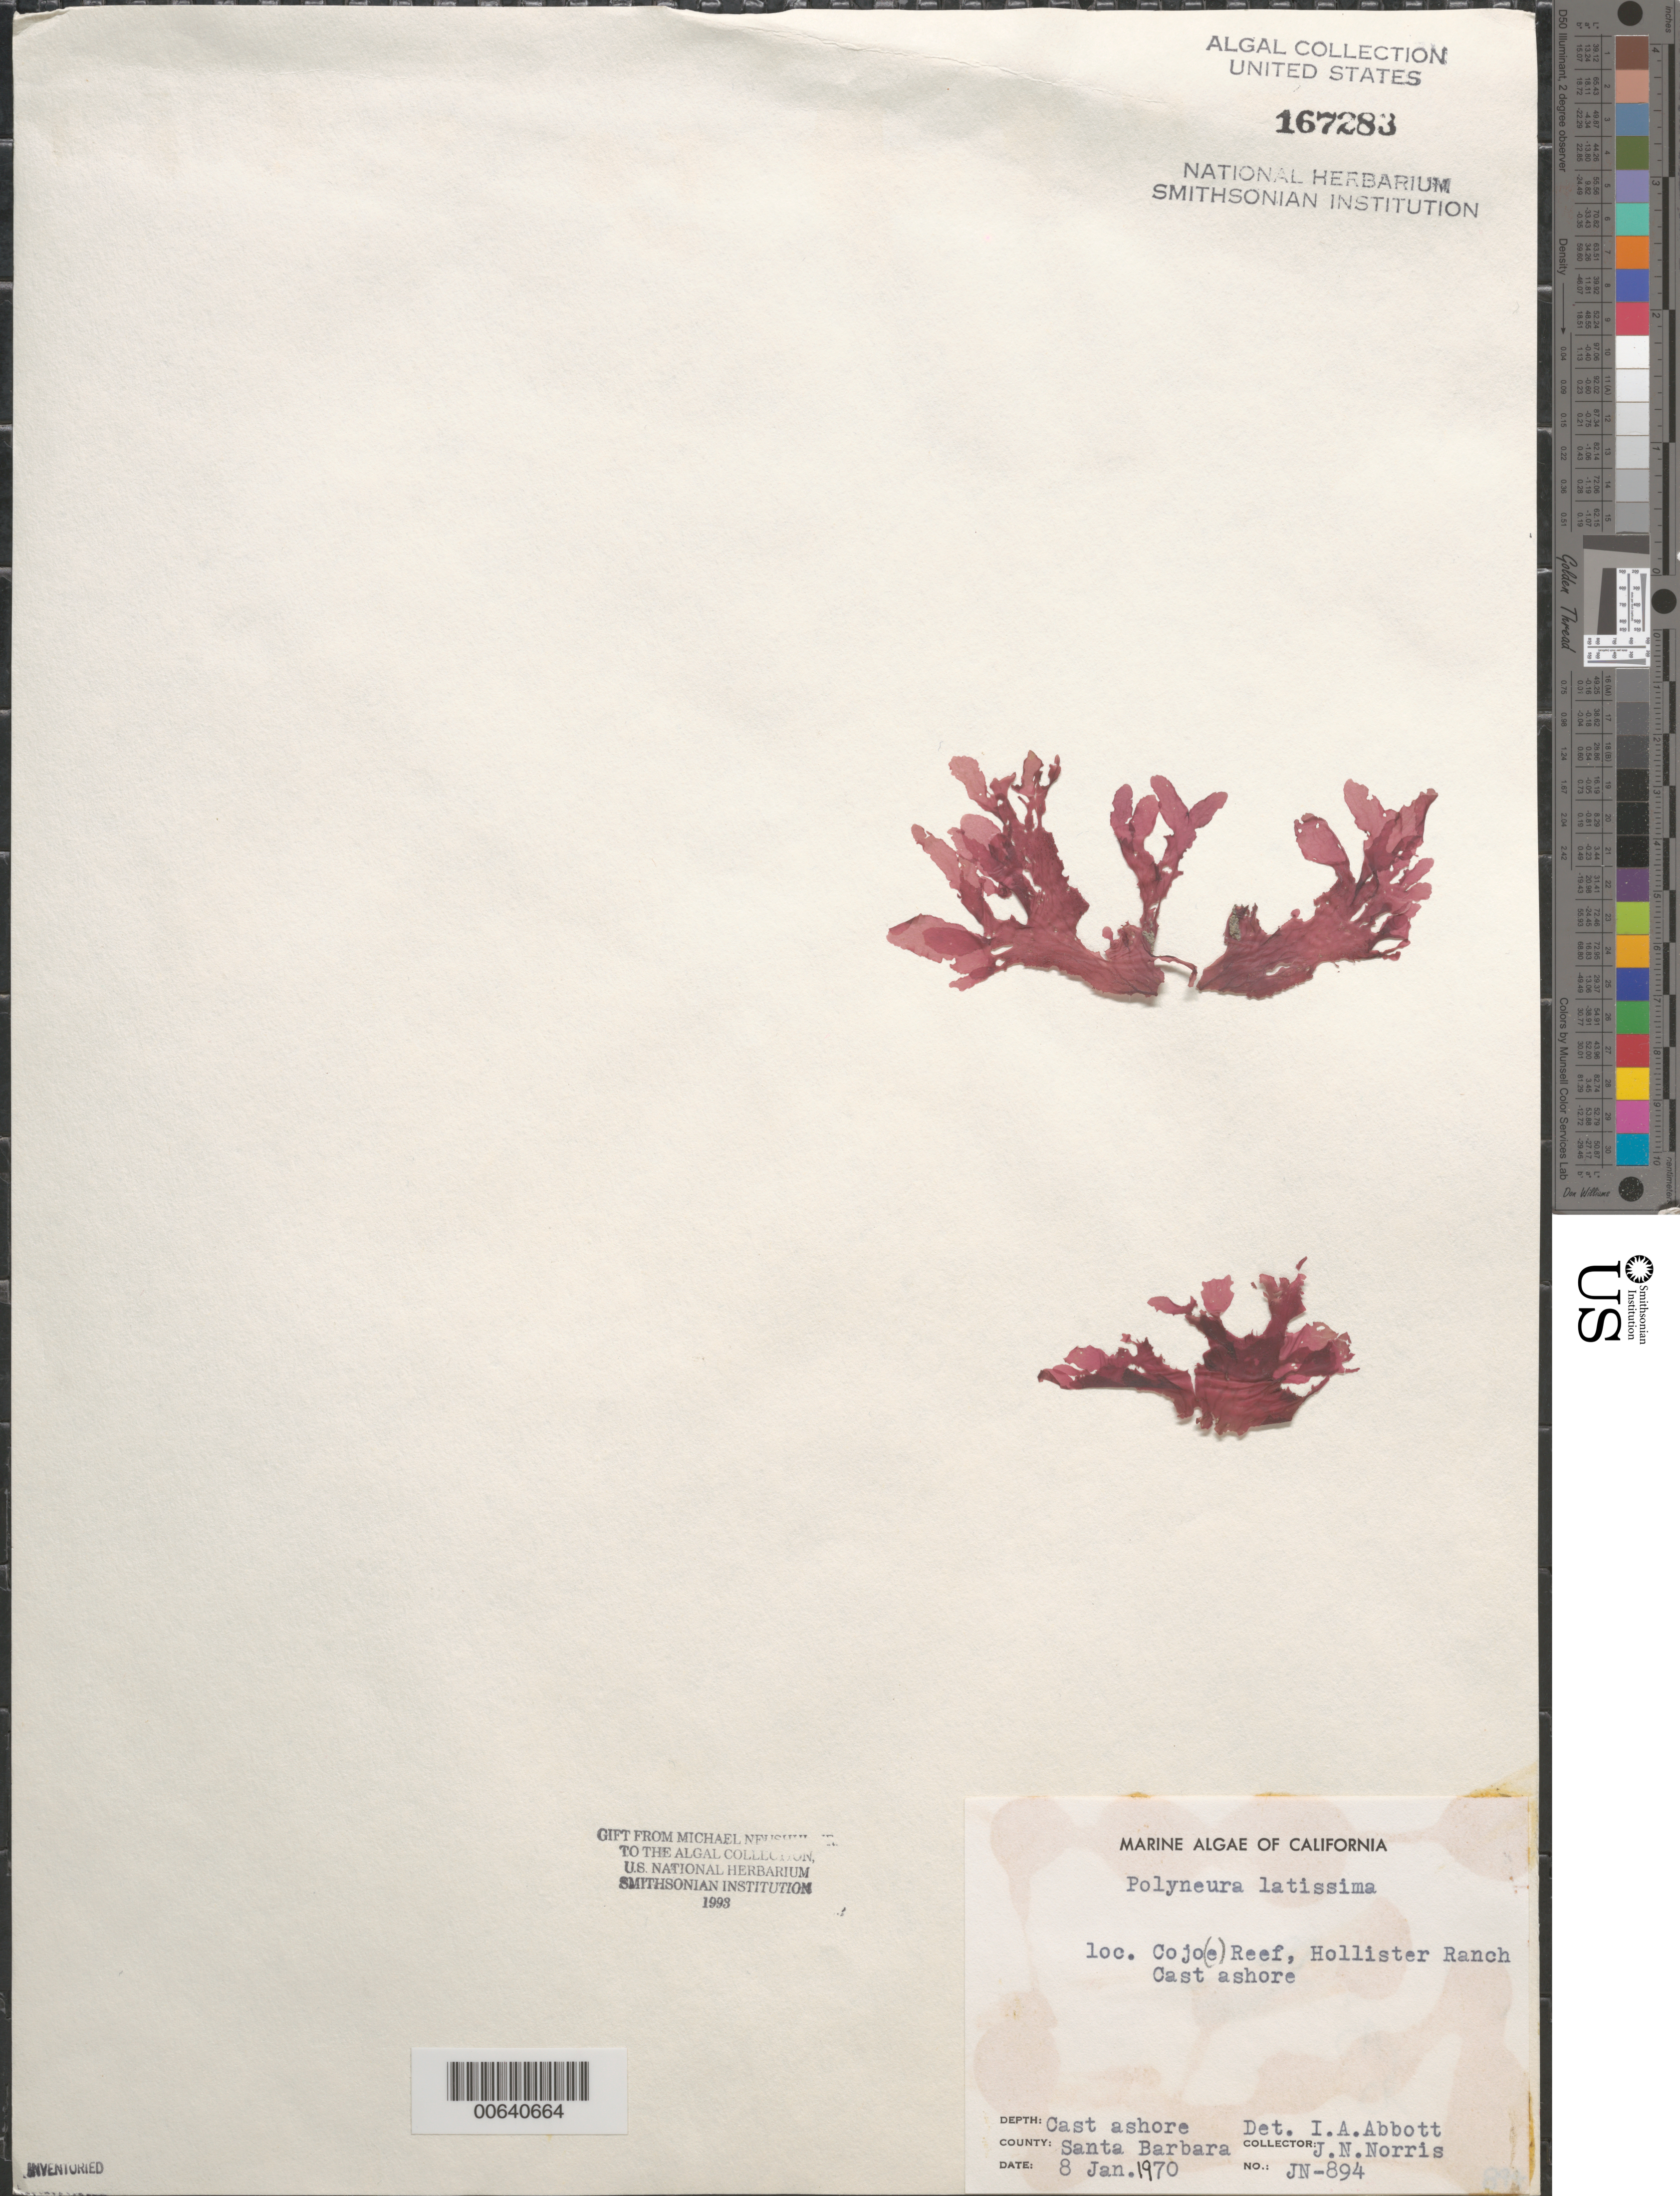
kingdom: Plantae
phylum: Rhodophyta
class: Florideophyceae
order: Ceramiales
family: Delesseriaceae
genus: Polyneura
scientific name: Polyneura latissima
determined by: Abbott, Isabella A.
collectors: J. N. Norris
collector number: JN-894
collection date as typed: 08 Jan 1970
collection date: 1970-01-08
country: United States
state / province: California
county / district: Santa Barbara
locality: Cojo Reef, Hollister Ranch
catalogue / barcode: US 167283